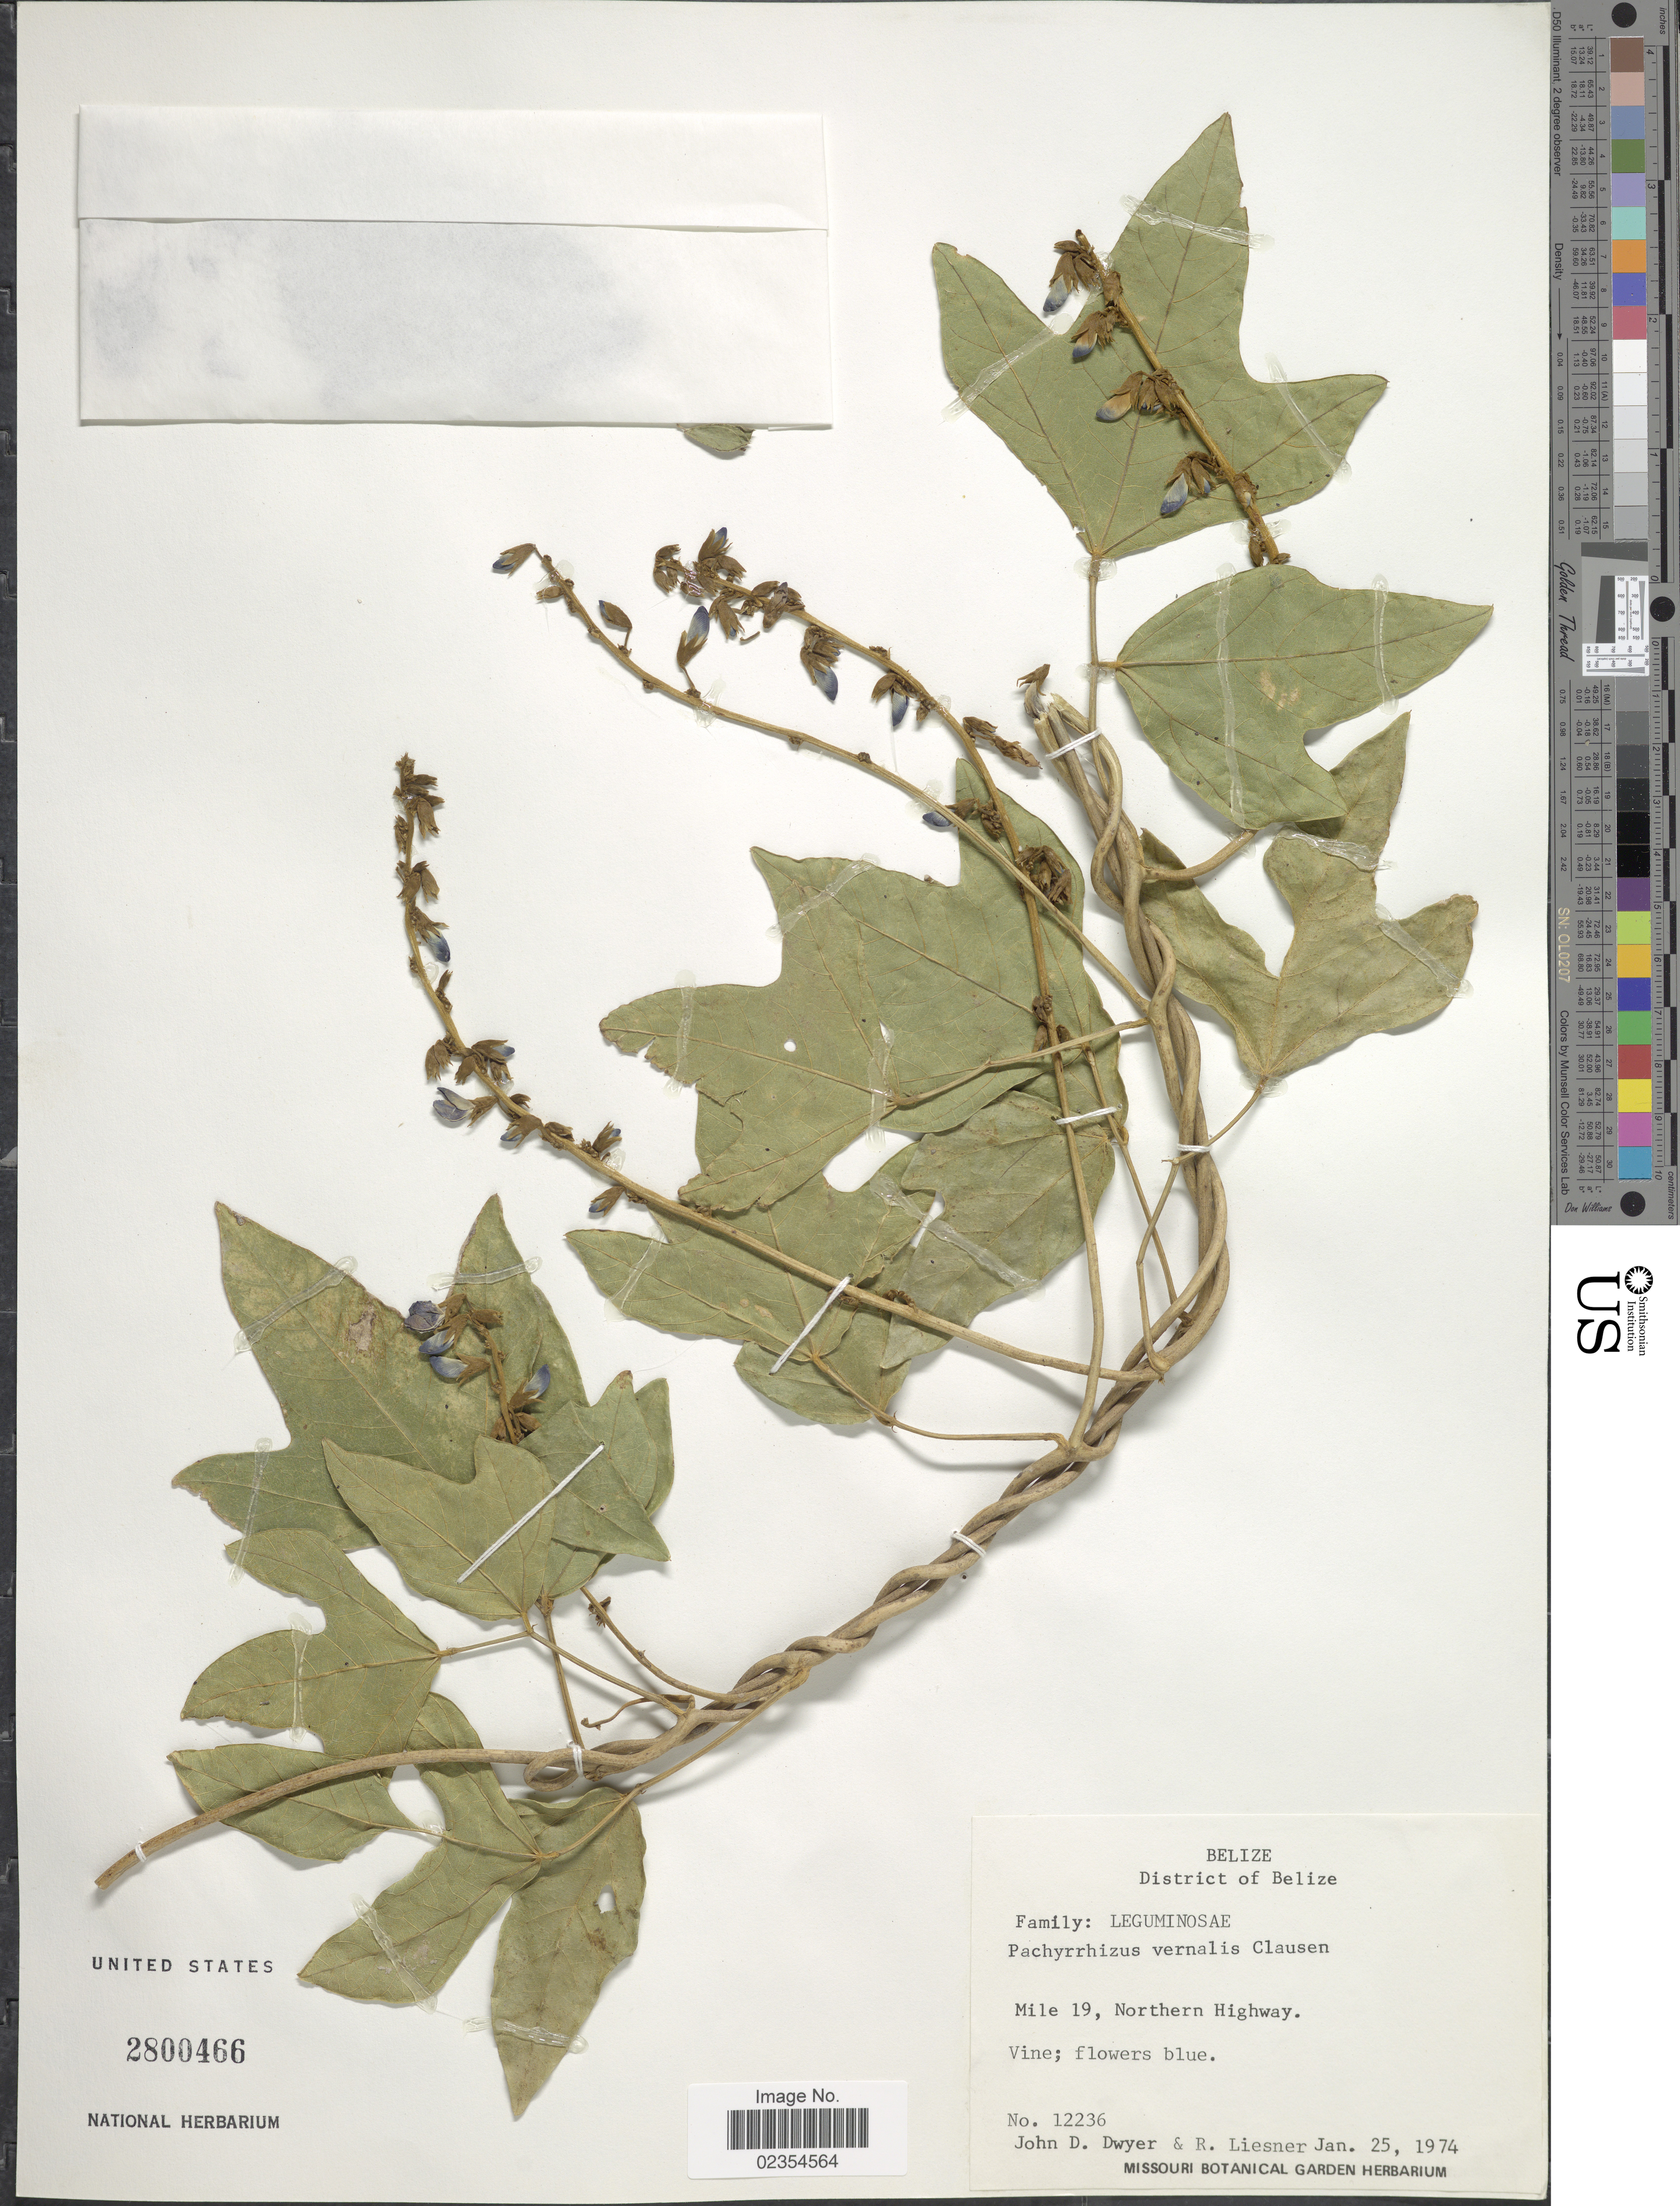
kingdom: Plantae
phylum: Tracheophyta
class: Magnoliopsida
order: Fabales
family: Fabaceae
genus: Pachyrhizus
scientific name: Pachyrhizus vernalis var. typicus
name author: R.T. Clausen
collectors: J. D. Dwyer & R. L. Liesner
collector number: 12236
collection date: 1974-01-25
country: Belize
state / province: Belize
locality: District of Belize, Mile 19, Northern Highway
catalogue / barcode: US 2800466